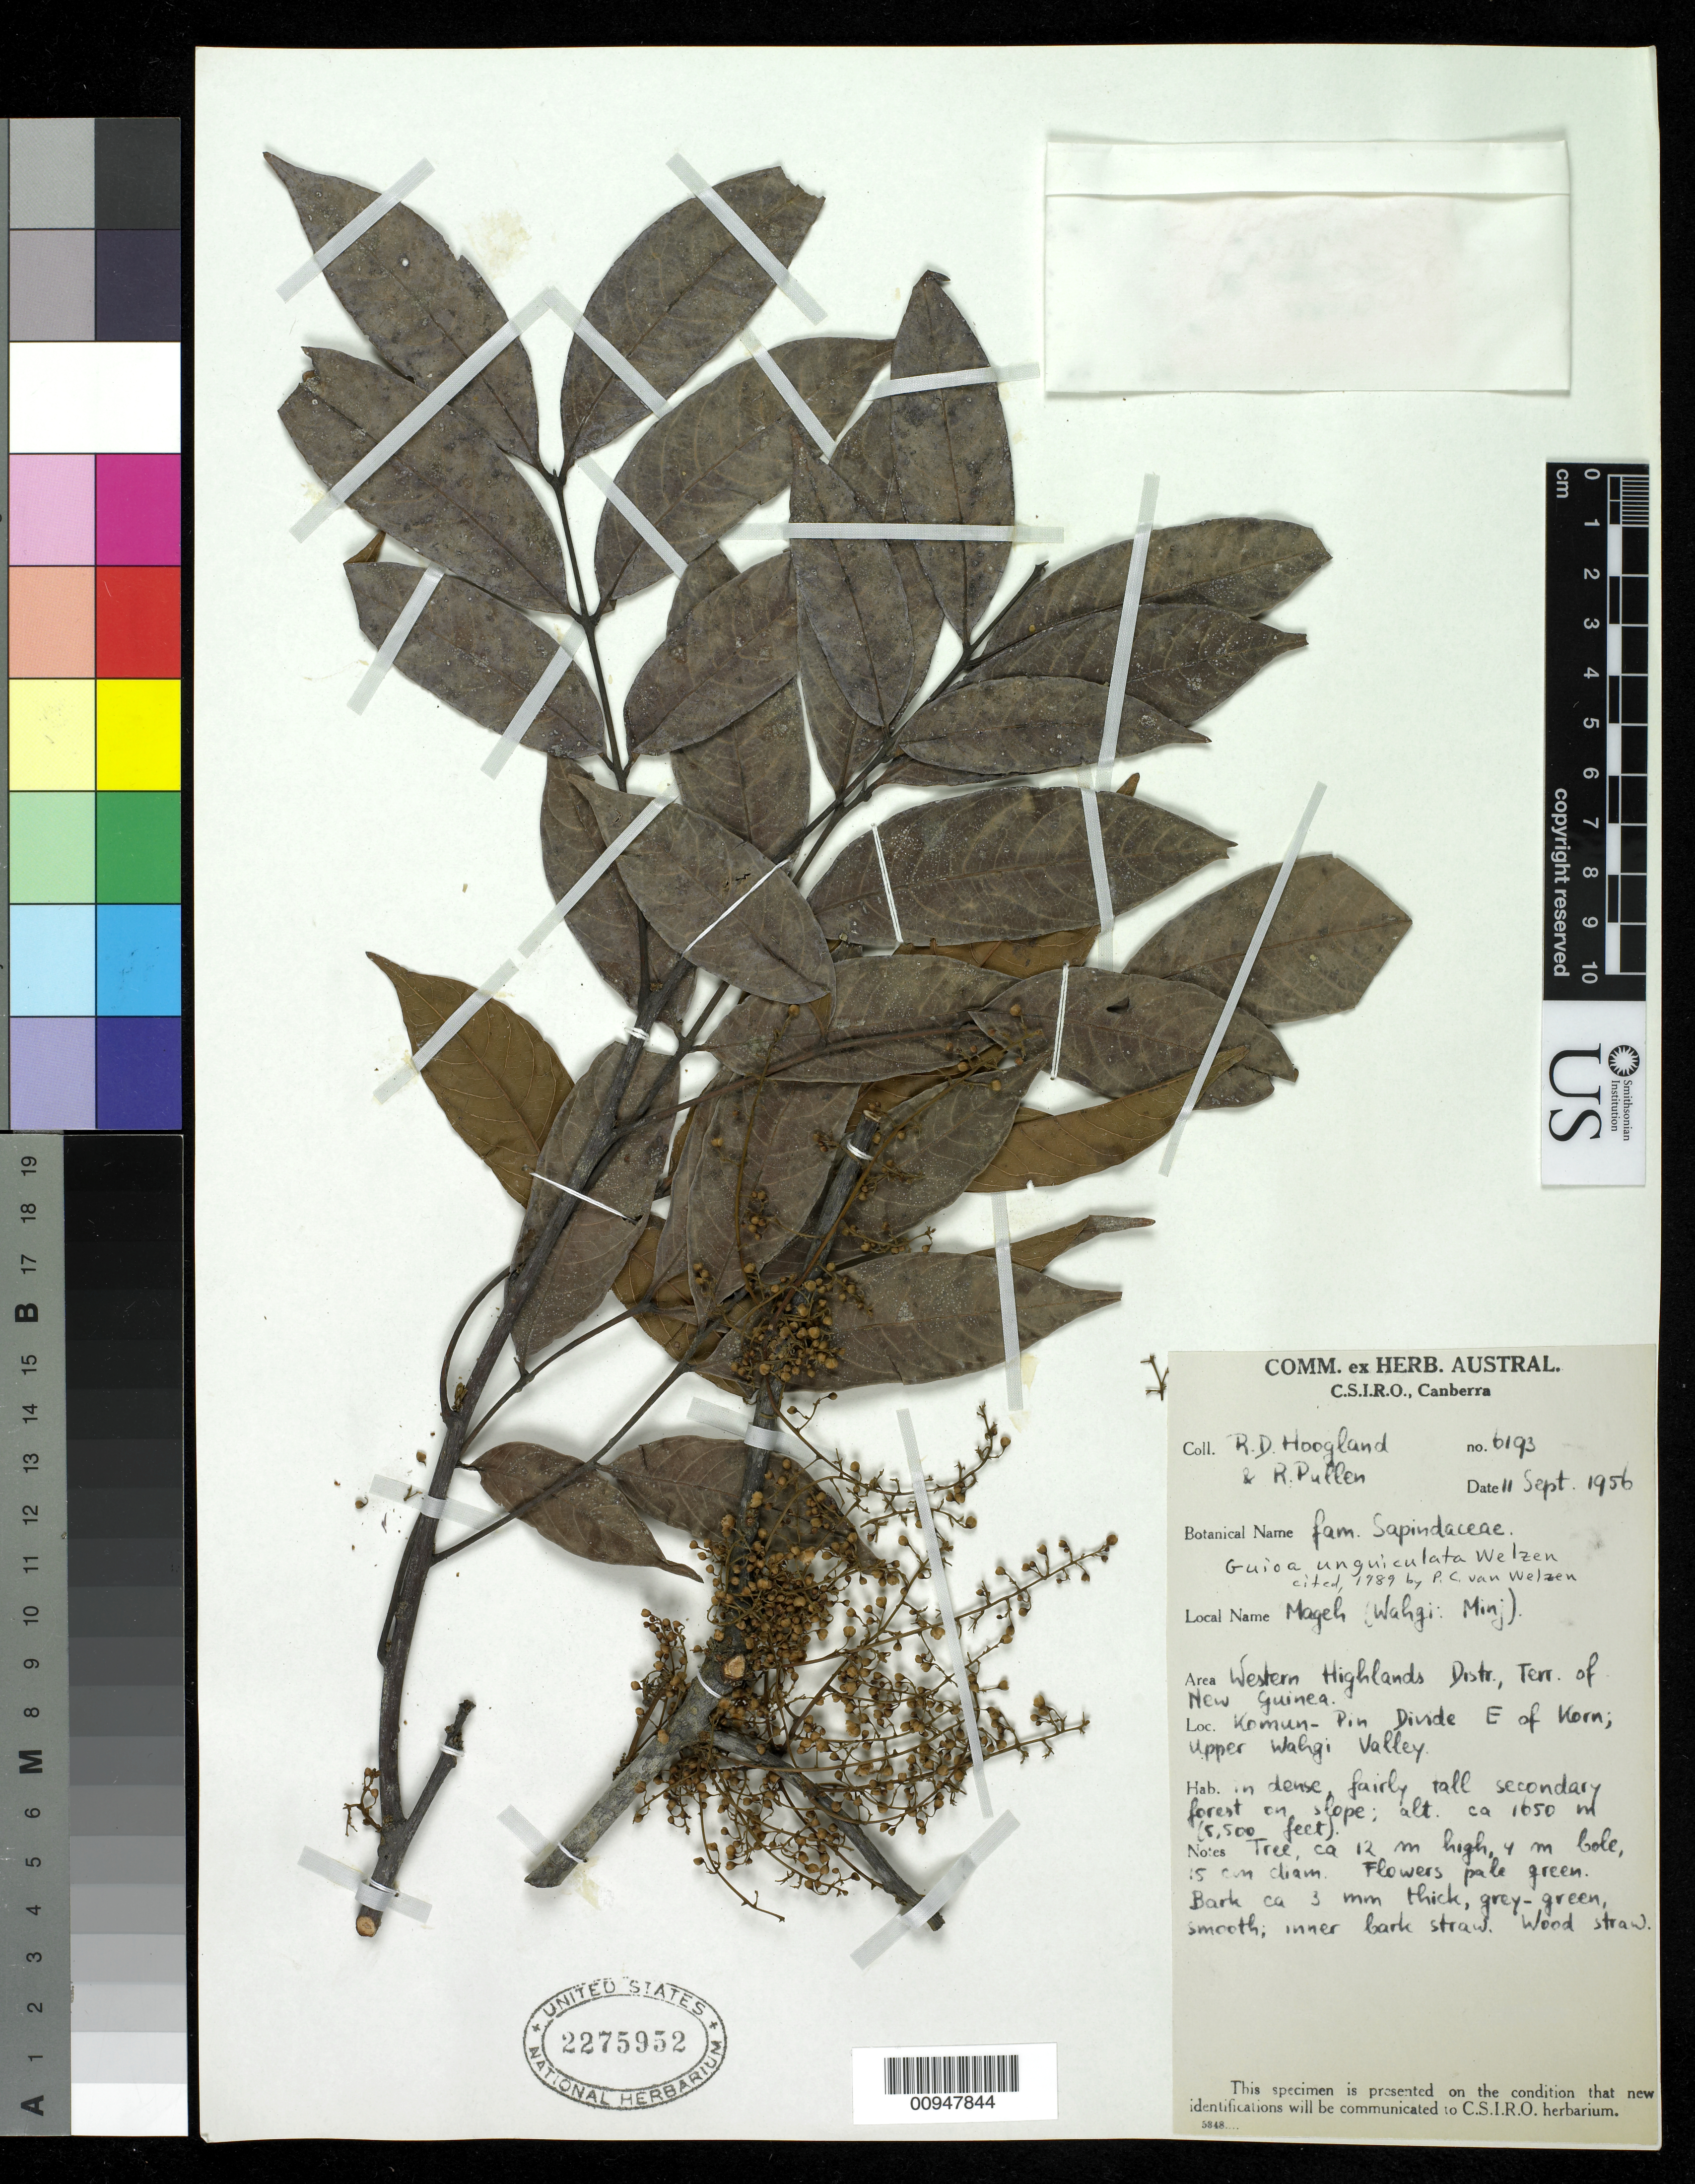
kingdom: Plantae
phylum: Tracheophyta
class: Magnoliopsida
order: Sapindales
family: Sapindaceae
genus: Guioa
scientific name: Guioa unguiculata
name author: Welzen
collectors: R. D. Hoogland & R. Pullen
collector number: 6193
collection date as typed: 11 Sep 1956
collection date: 1956-09-11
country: Papua New Guinea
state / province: Western Highlands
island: New Guinea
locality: Komun-Pin Divide E. of Korn; Upper Wahgi Valley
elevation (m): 1650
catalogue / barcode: US 2275952